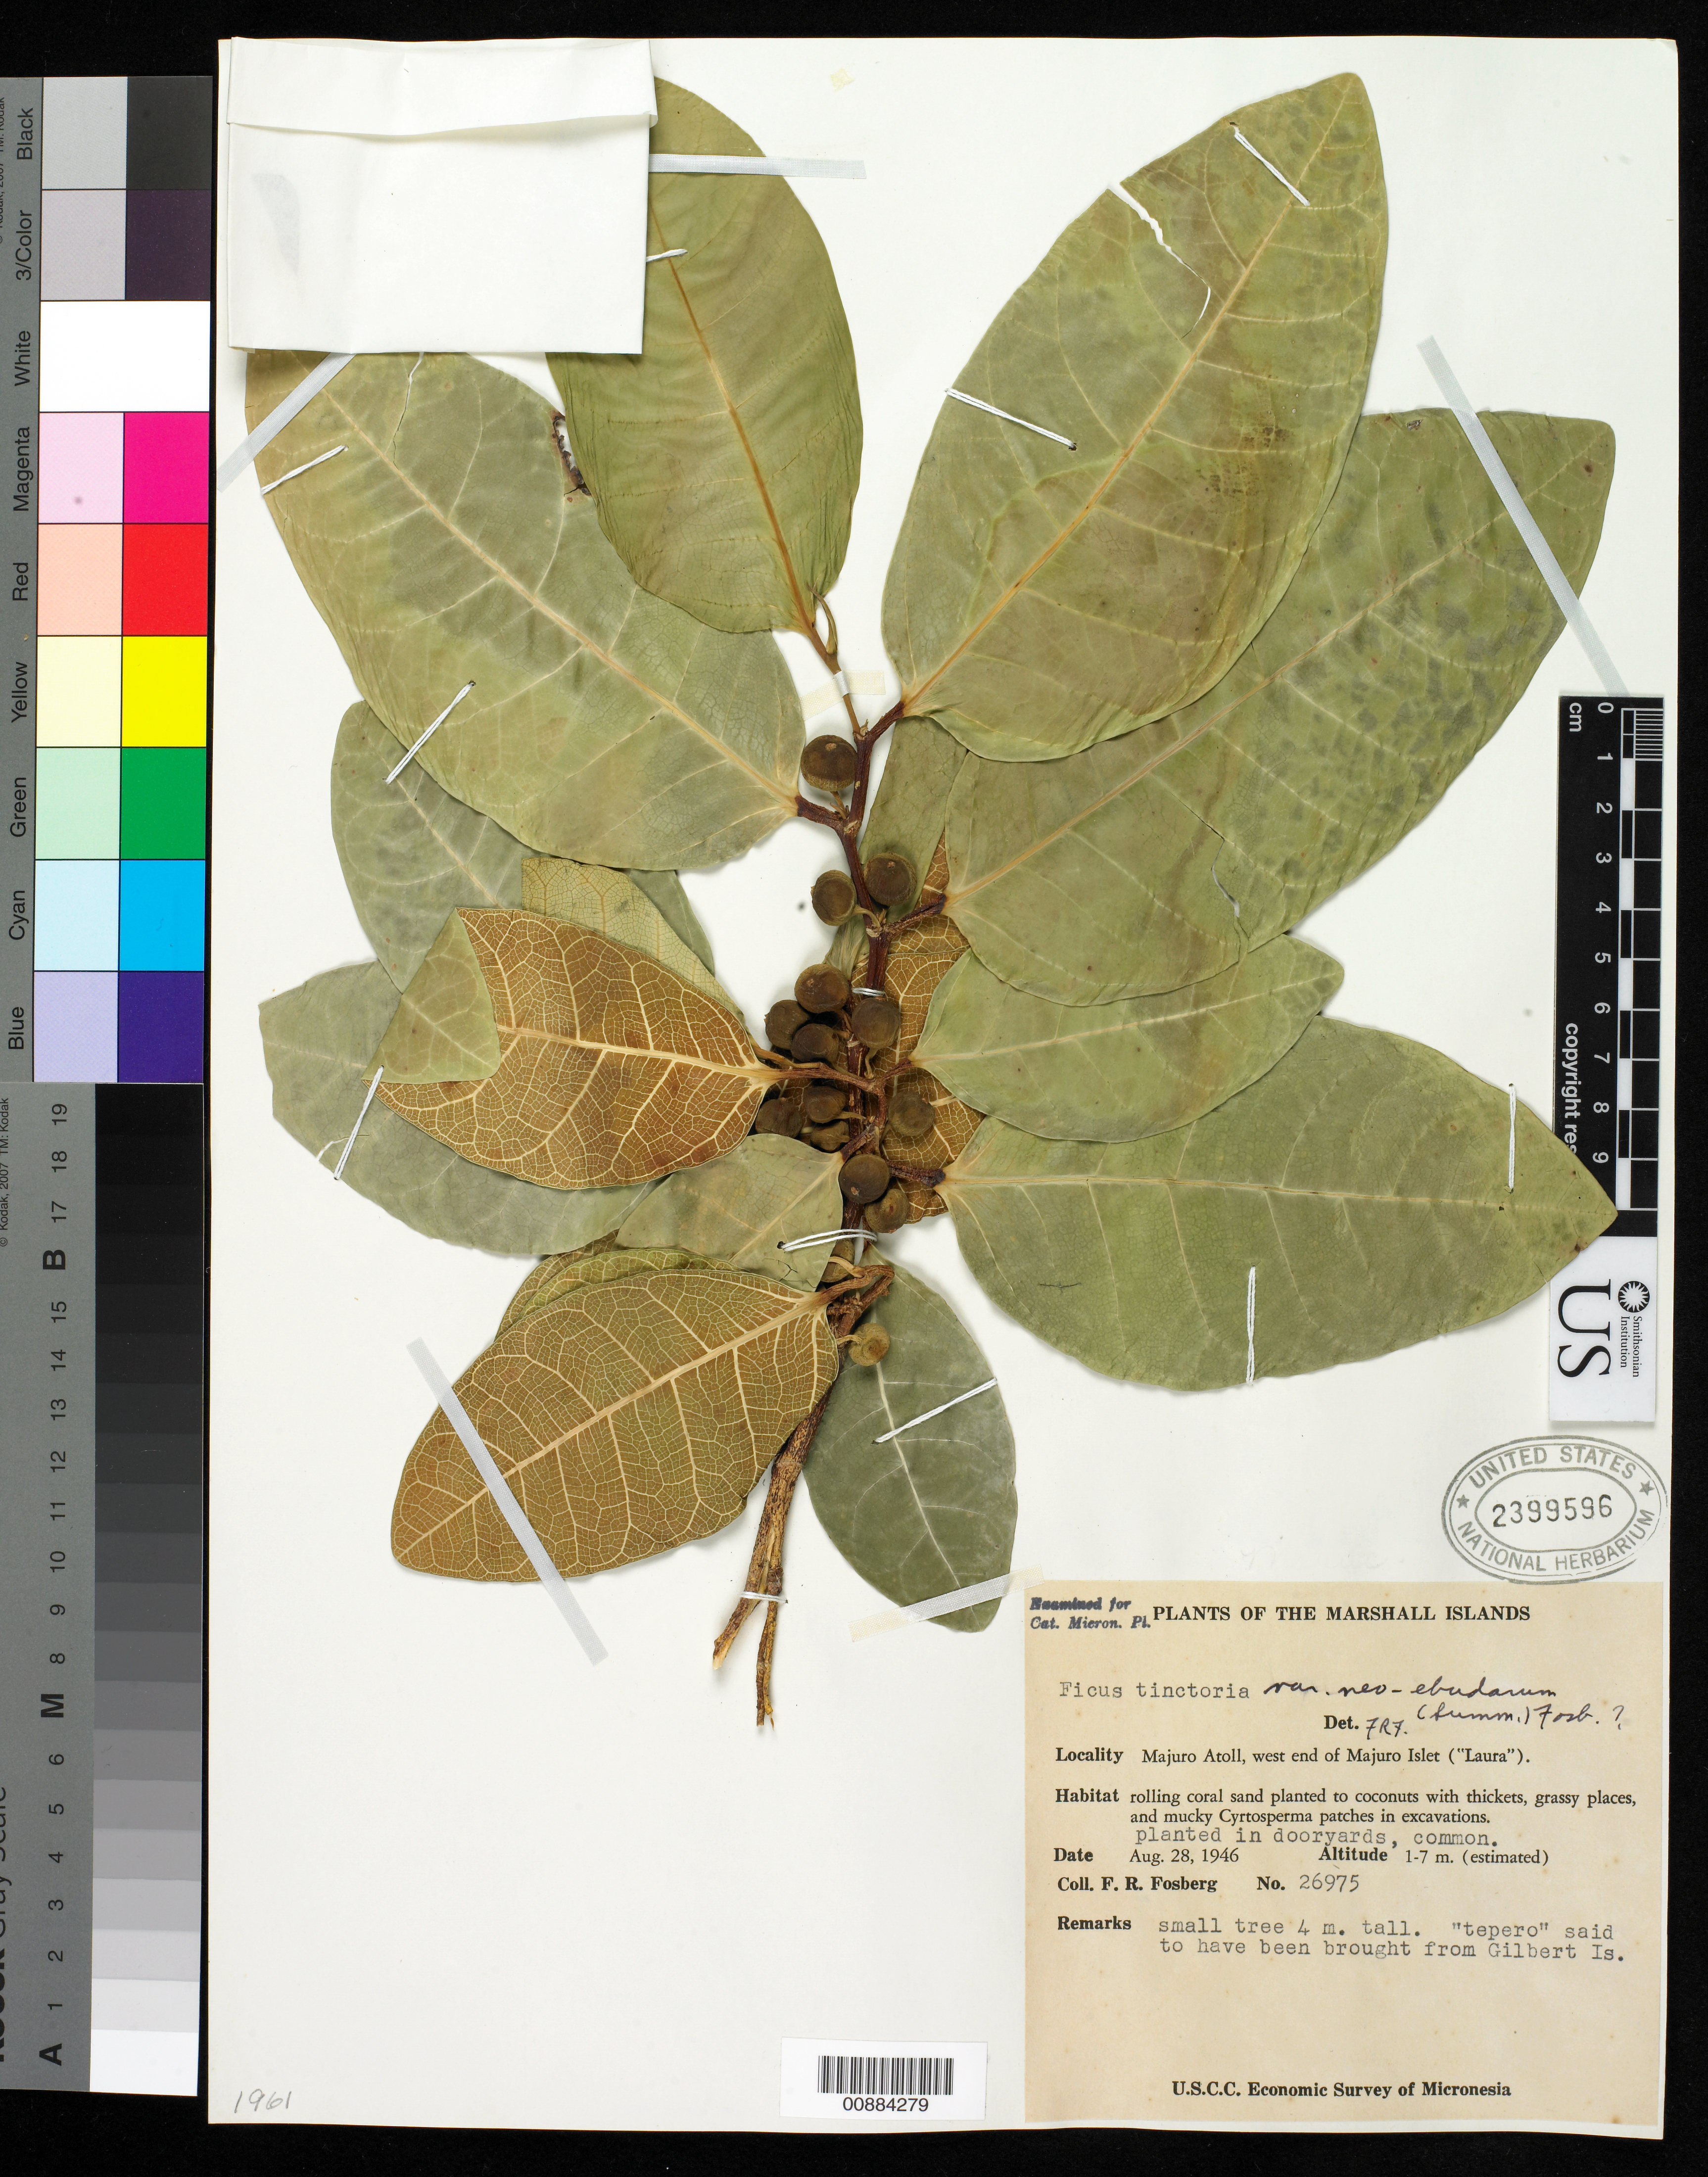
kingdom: Plantae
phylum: Tracheophyta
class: Magnoliopsida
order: Rosales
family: Moraceae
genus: Ficus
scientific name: Ficus tinctoria var. neoebudarum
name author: (Summerh.) Fosberg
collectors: F. R. Fosberg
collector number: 26975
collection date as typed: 28 Aug 1946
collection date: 1946-08-28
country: Marshall Islands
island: Majuro Atoll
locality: W end of Majuro ("Laura") Islet.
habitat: Planted in dooryards.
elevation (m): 1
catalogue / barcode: US 2399596